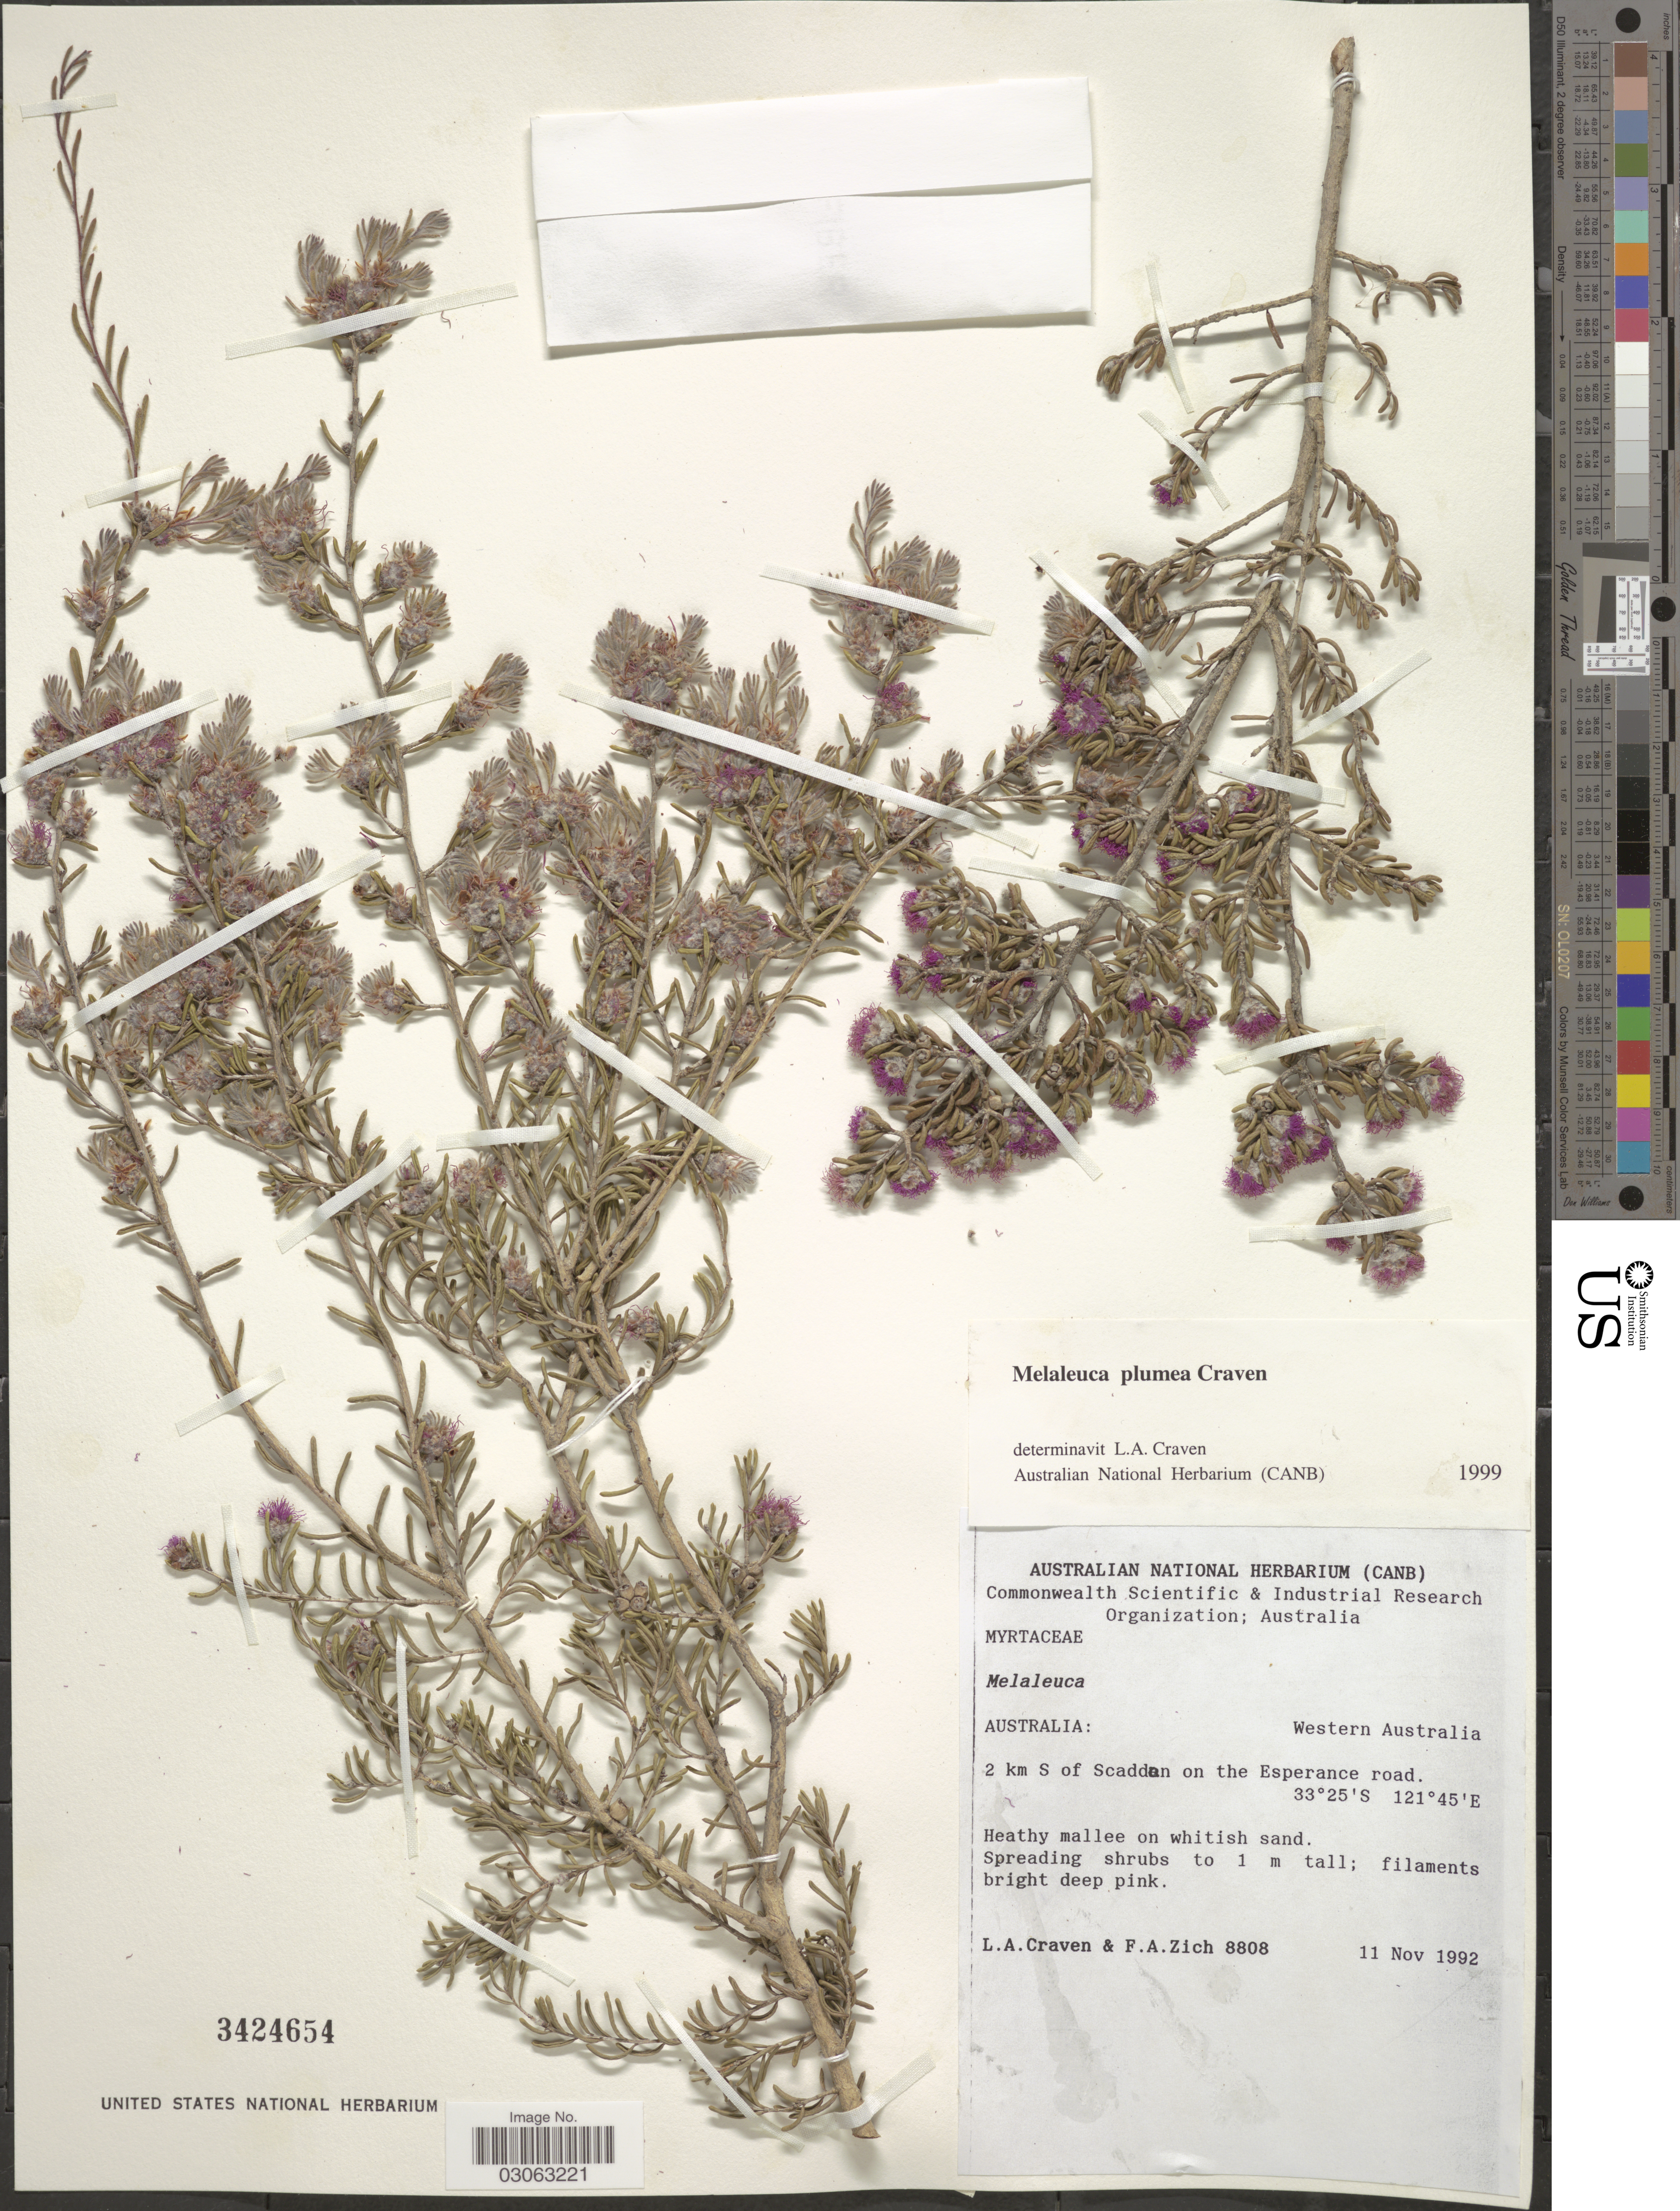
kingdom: Plantae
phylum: Tracheophyta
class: Magnoliopsida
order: Myrtales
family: Myrtaceae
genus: Melaleuca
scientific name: Melaleuca plumea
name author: Craven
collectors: L. A. Craven & F. Zich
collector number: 8808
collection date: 1992-11-11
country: Australia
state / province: Western Australia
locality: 2 km S of Scaddon on the Esperance road.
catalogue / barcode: US 3424654